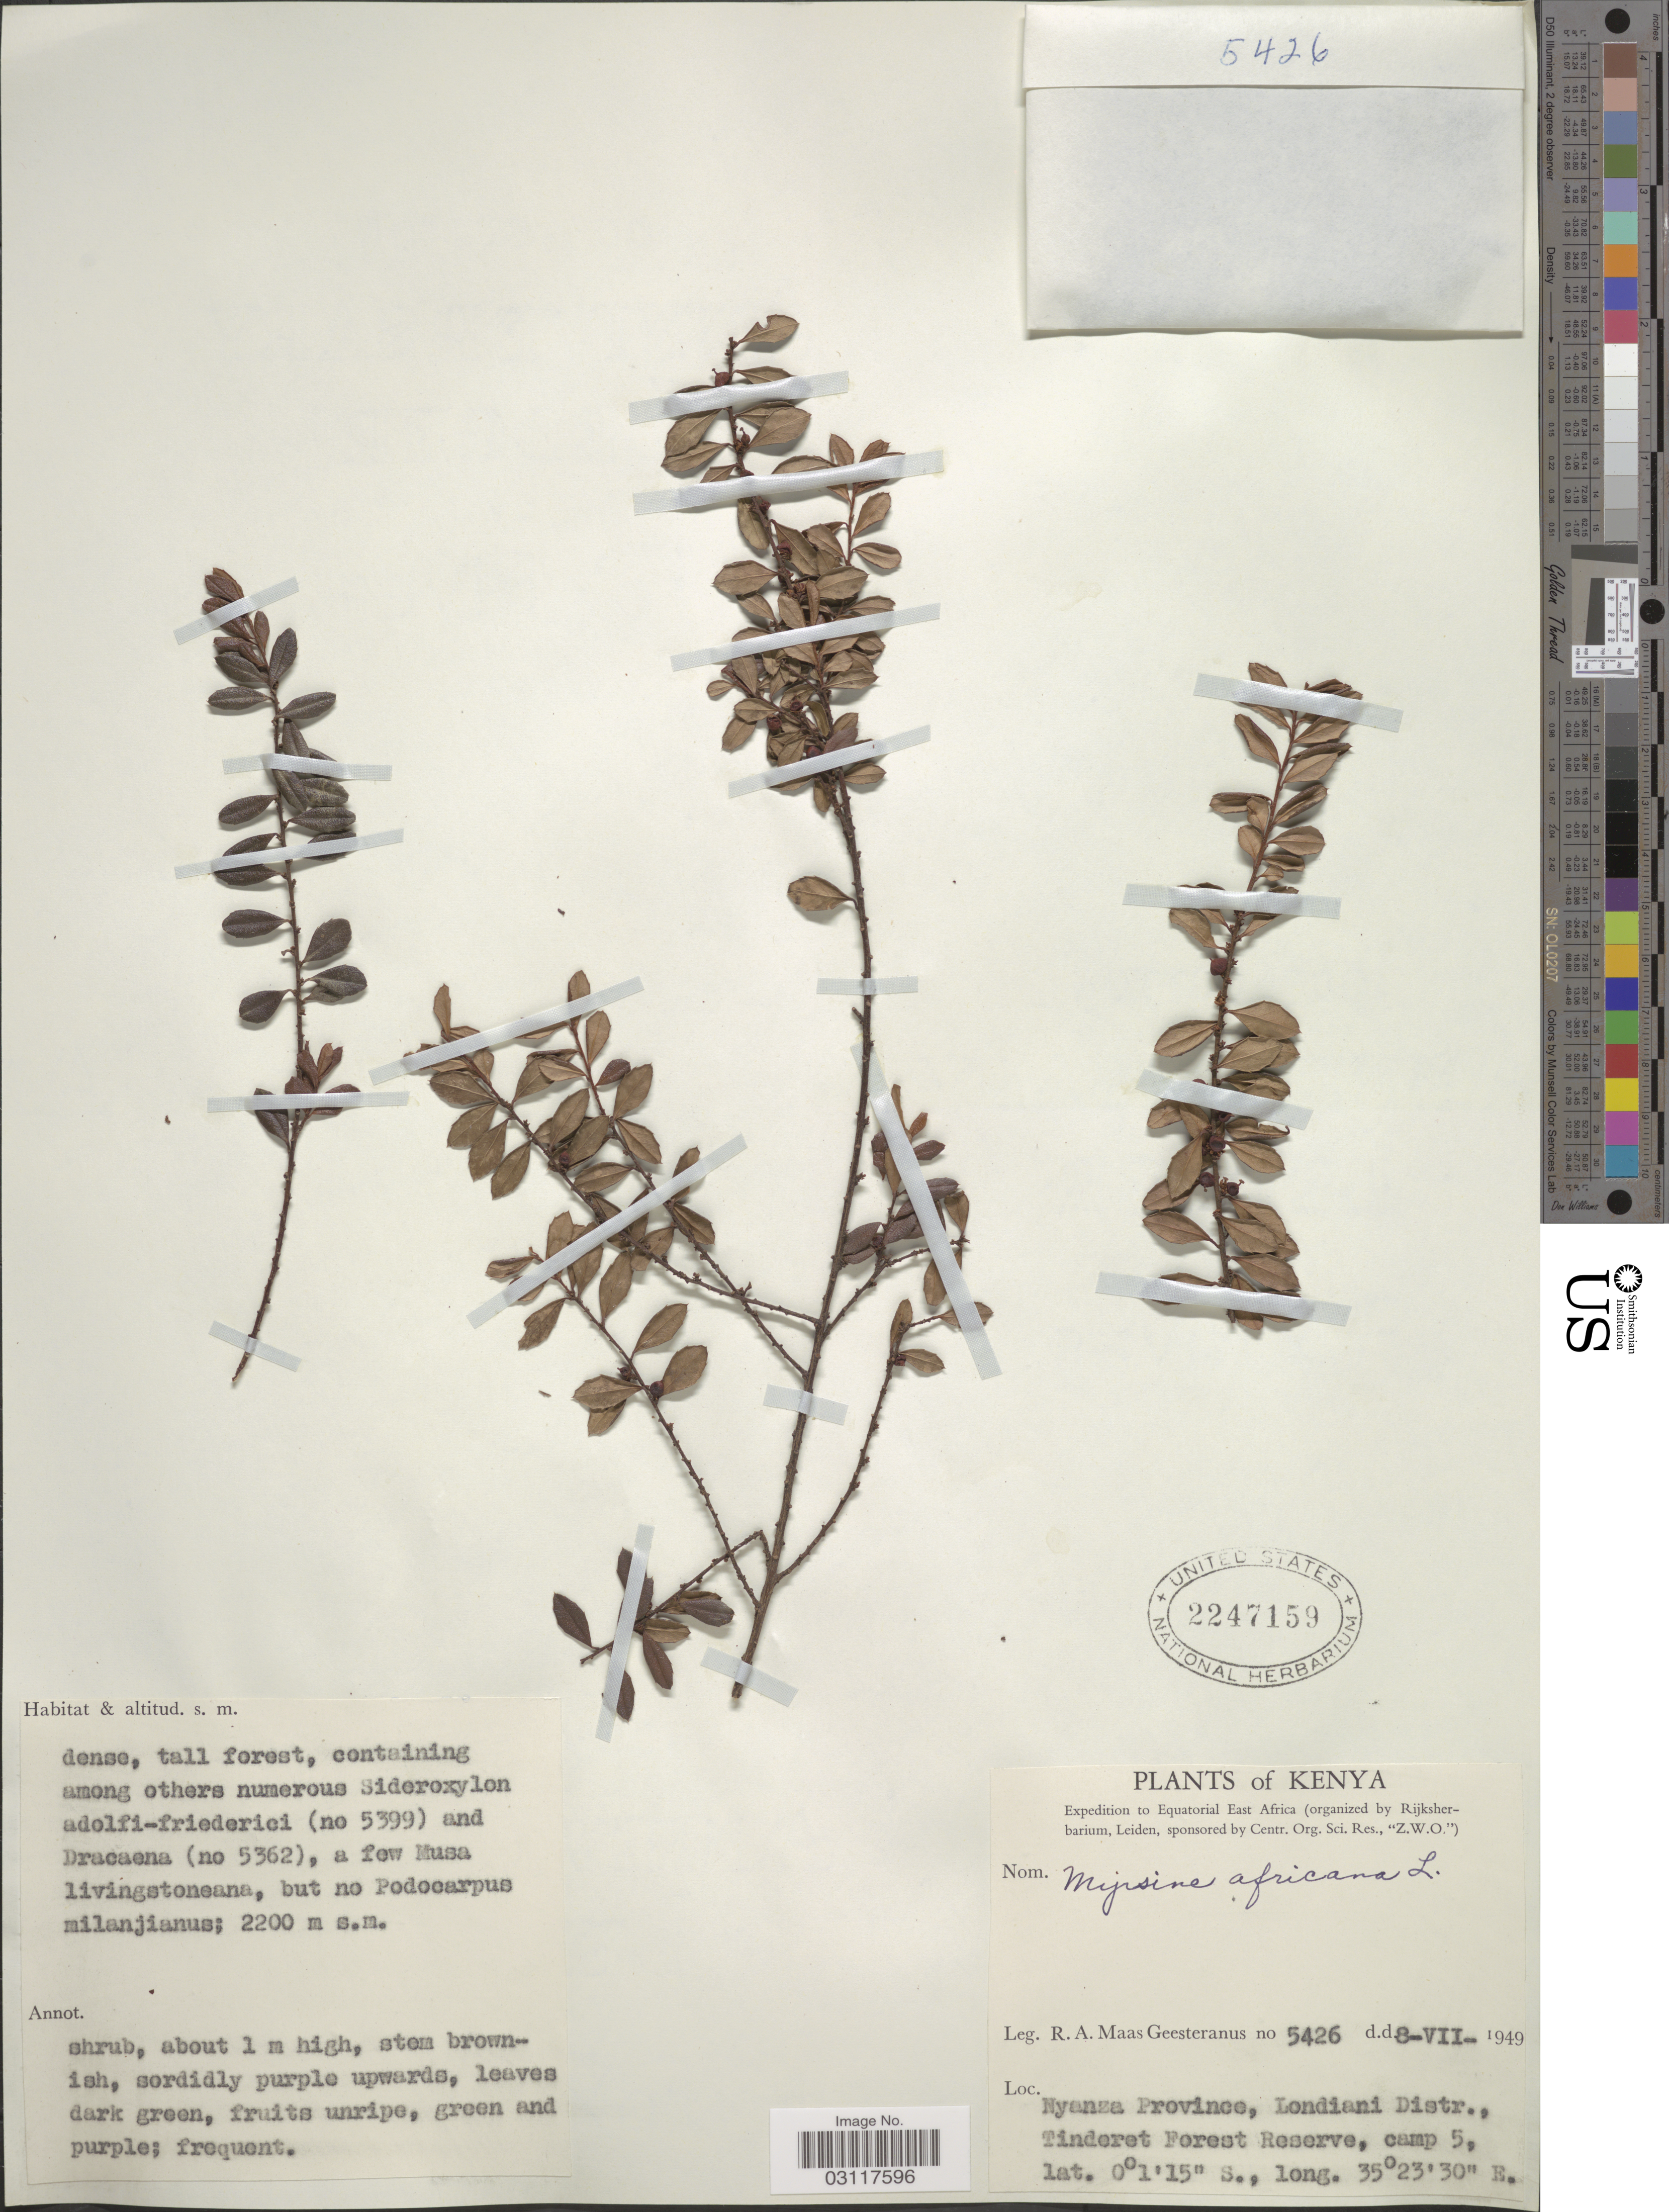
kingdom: Plantae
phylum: Tracheophyta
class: Magnoliopsida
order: Ericales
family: Primulaceae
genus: Myrsine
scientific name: Myrsine africana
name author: L.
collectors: R. A. Maas Geesteranus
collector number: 5426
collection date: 1949-07-08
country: Kenya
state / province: Kericho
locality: Nyanza Province, Londiani Distr., Tinderet Forest Reserve, camp 5.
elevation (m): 2200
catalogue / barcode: US 2247159